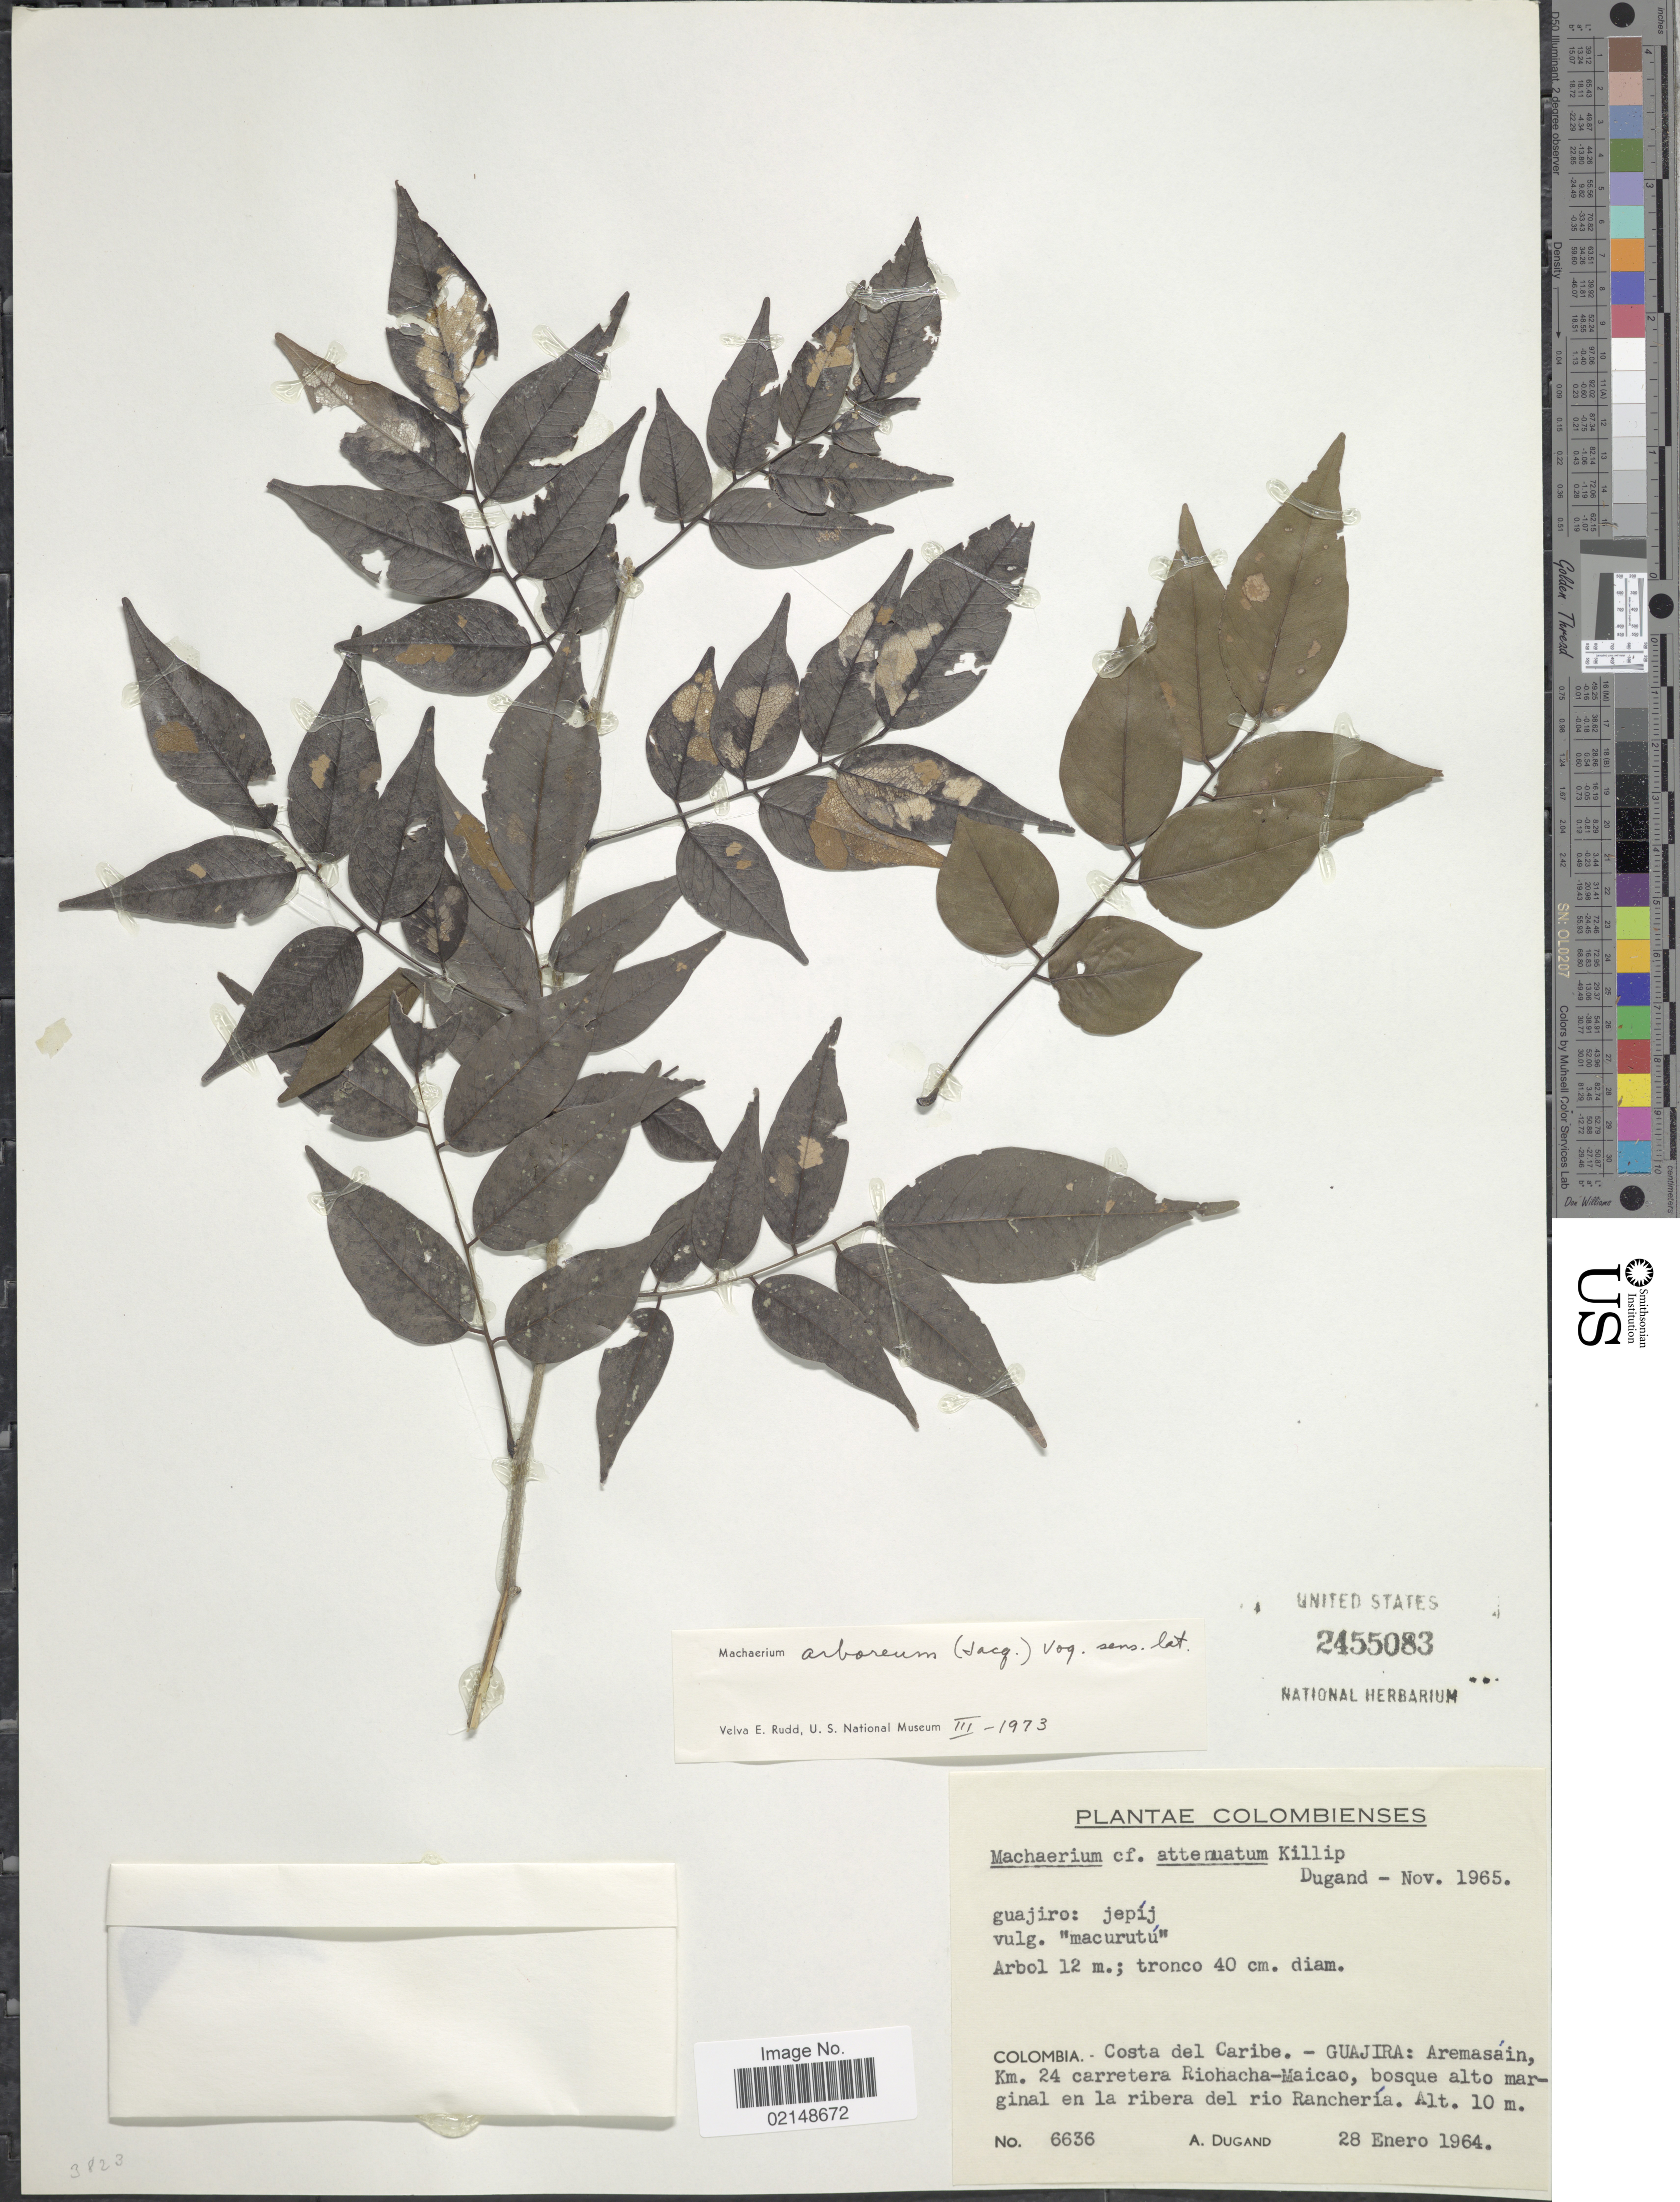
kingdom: Plantae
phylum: Tracheophyta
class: Magnoliopsida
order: Fabales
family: Fabaceae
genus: Machaerium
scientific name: Machaerium arboreum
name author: (Jacq.) Benth.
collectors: A. Dugand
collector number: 6636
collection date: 1964-01-28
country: Colombia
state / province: La Guajira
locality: Costa del Caribe, Aremasain, km 24 carretera Riohacha-Maicao, en la ribera del Rio Rancheria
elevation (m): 10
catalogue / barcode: US 2455083